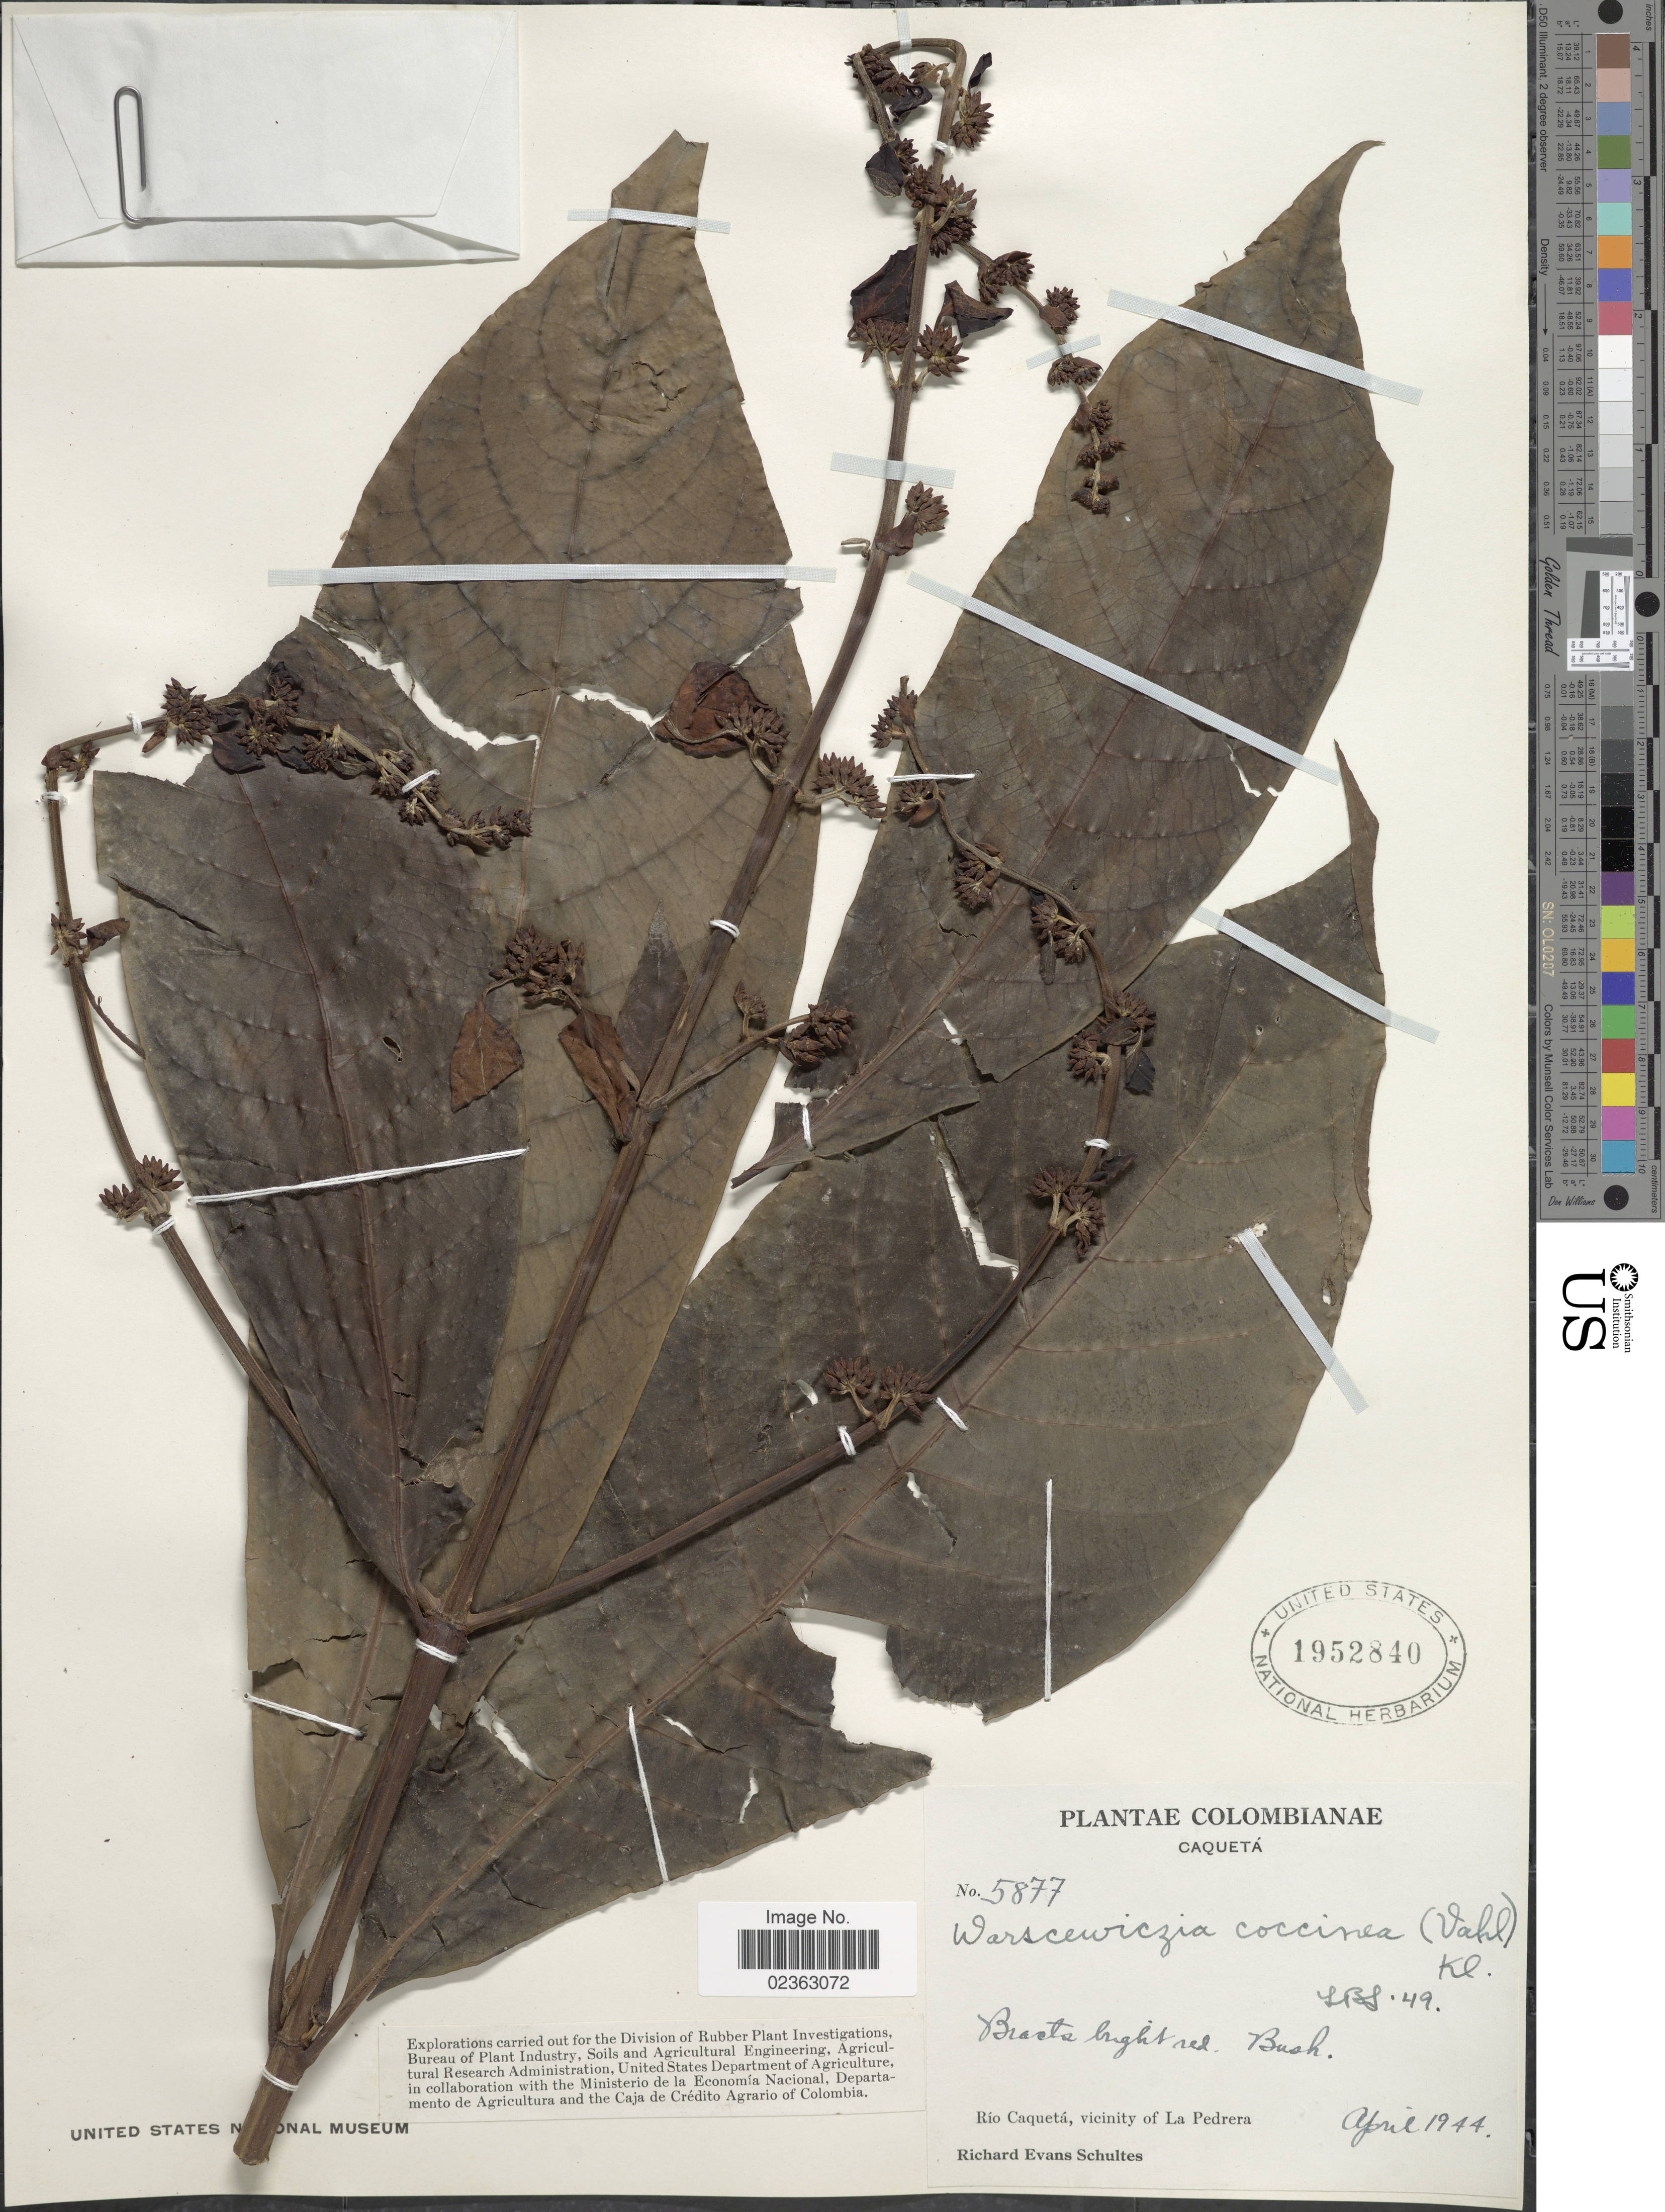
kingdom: Plantae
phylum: Tracheophyta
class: Magnoliopsida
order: Gentianales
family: Rubiaceae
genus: Warszewiczia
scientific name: Warszewiczia coccinea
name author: (Vahl) Klotzsch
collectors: R. E. Schultes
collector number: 5877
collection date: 1944-04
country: Colombia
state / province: Caquetá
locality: Rio Caquetá, vicinity of La Pedrera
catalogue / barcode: US 1952840